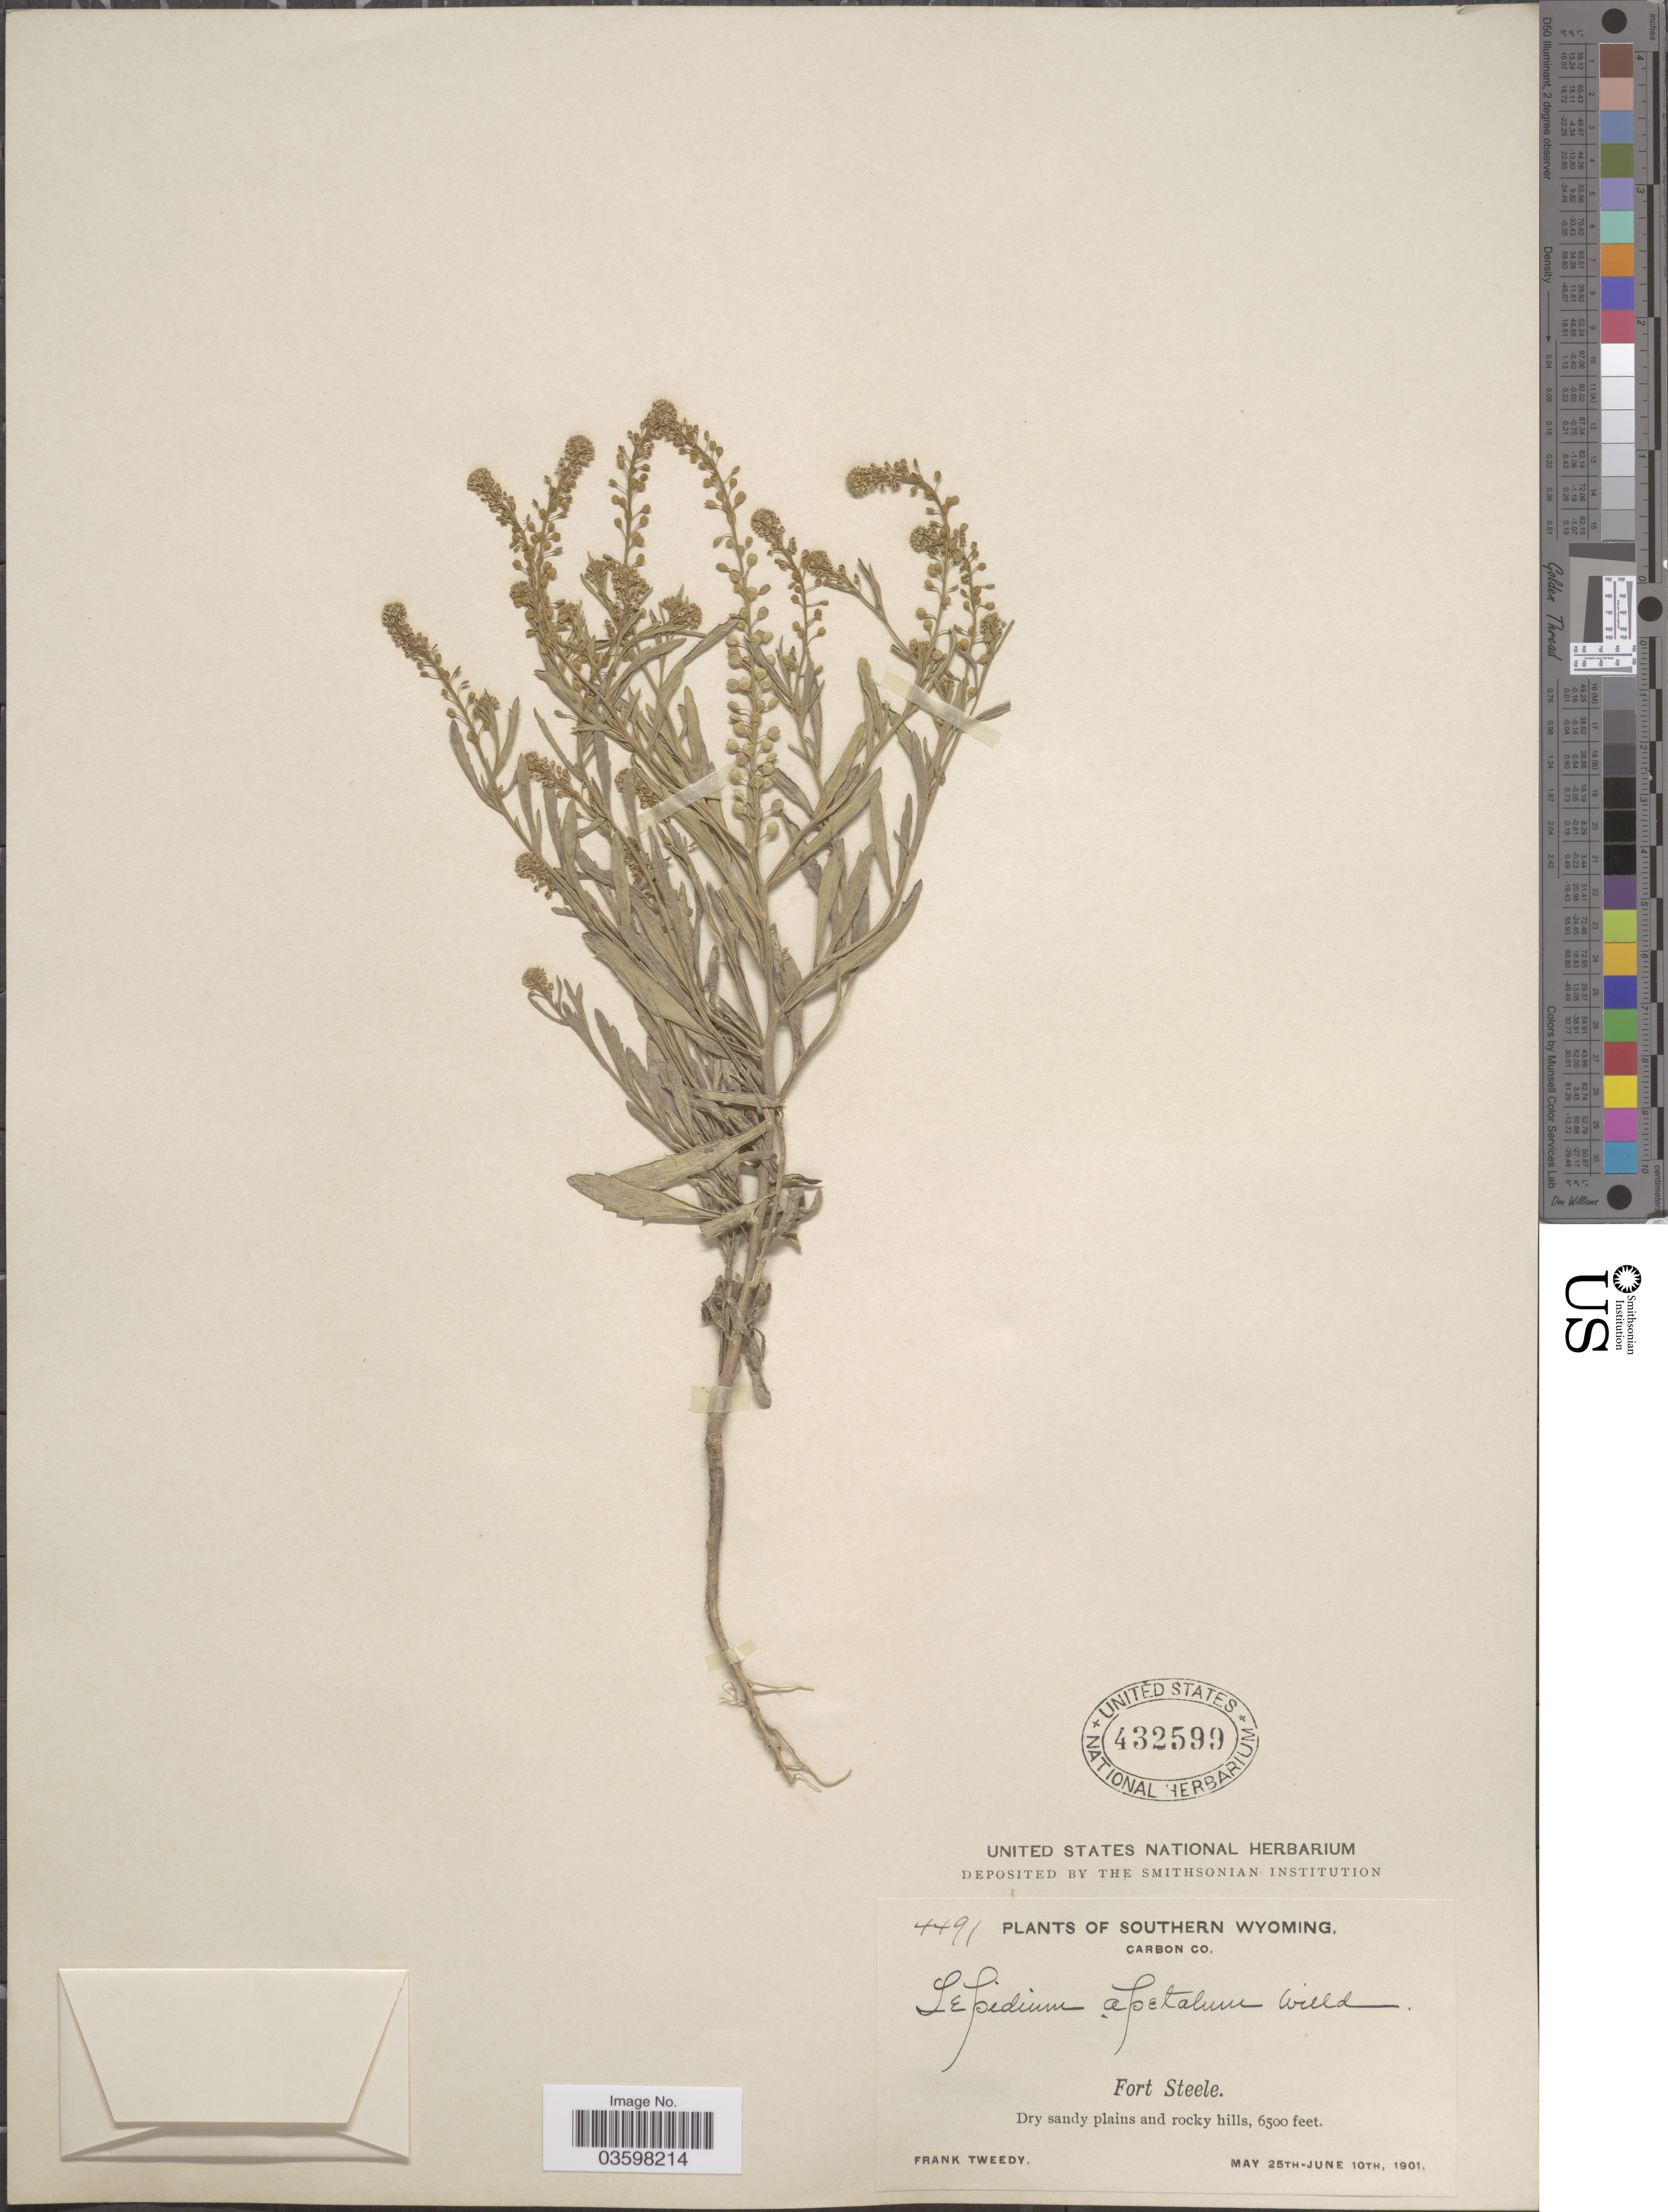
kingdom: Plantae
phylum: Tracheophyta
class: Magnoliopsida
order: Brassicales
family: Brassicaceae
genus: Lepidium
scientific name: Lepidium densiflorum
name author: Schrad.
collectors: F. Tweedy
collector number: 4491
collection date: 1901-05-25/1901-06-10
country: United States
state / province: Wyoming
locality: Southern Wyoming. Carbon Co. Fort Steele.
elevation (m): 1981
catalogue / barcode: US 432599